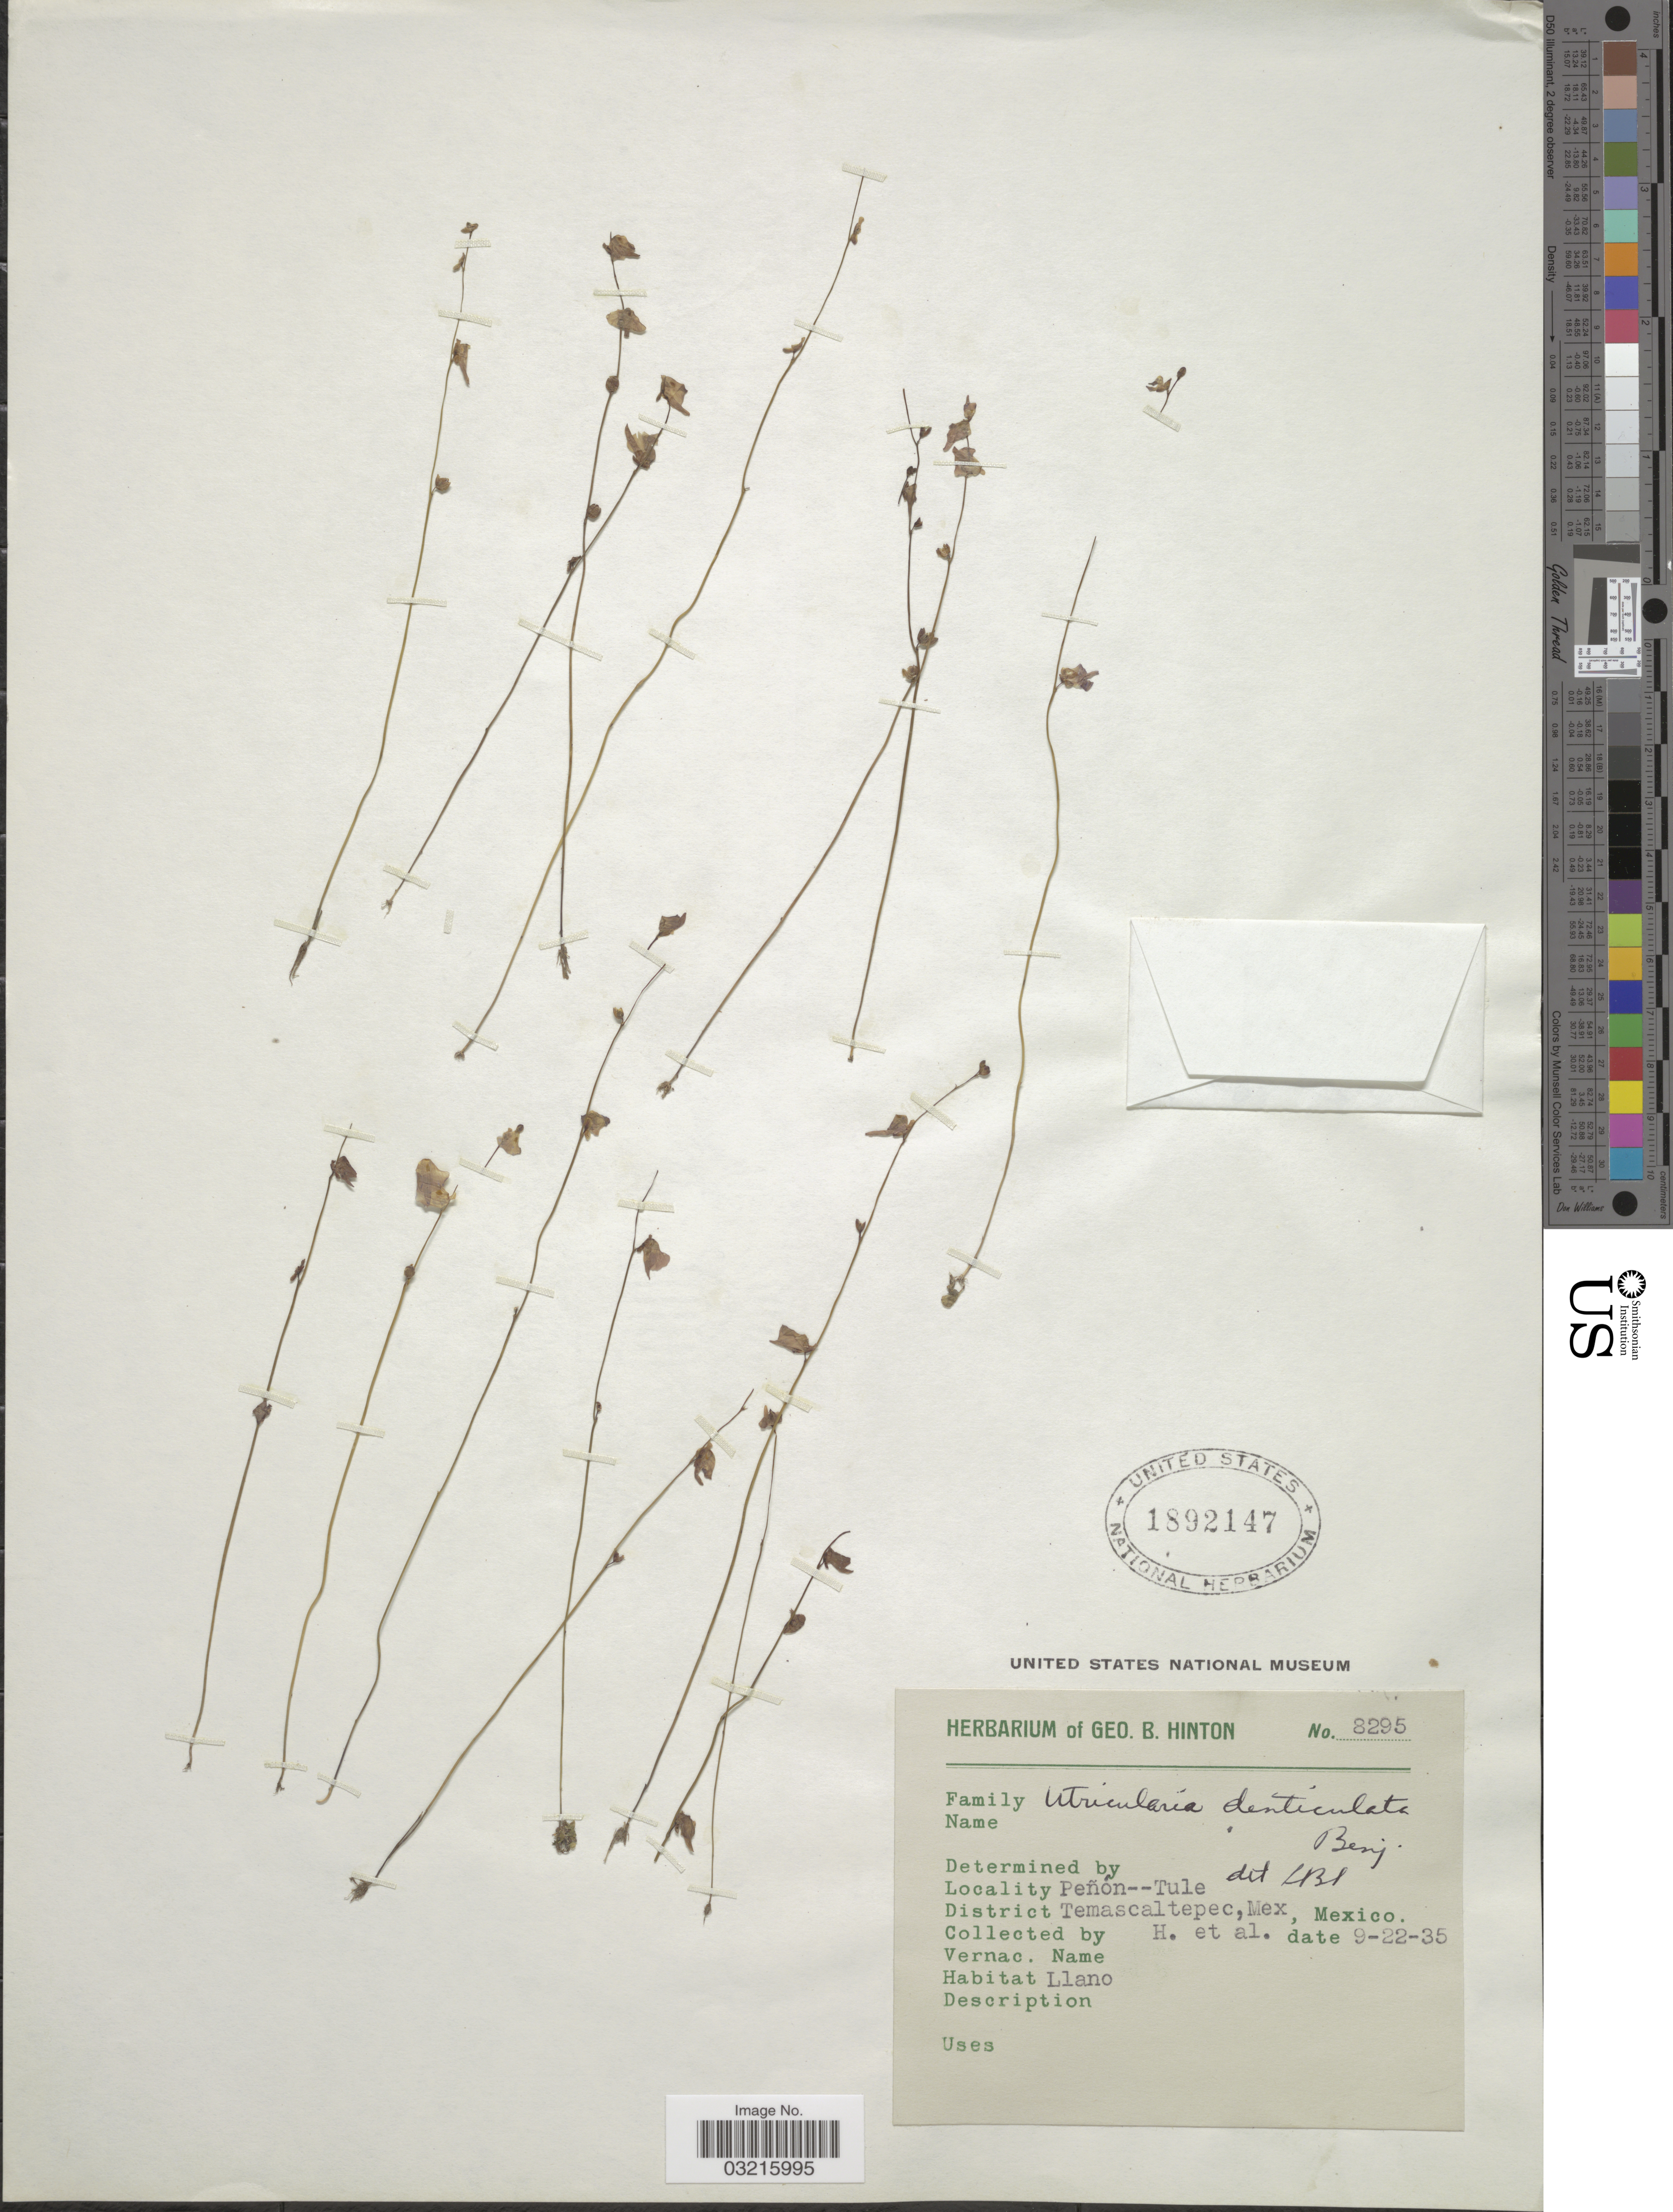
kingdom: Plantae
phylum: Tracheophyta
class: Magnoliopsida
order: Lamiales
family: Lentibulariaceae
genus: Utricularia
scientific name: Utricularia livida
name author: E. Mey.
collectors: G. B. Hinton & et al.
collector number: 8295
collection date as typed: Transcribed d/m/y: 22/9/35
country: Mexico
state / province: México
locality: Peñon -- Tule, District Temascaltepec.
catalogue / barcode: US 1892147